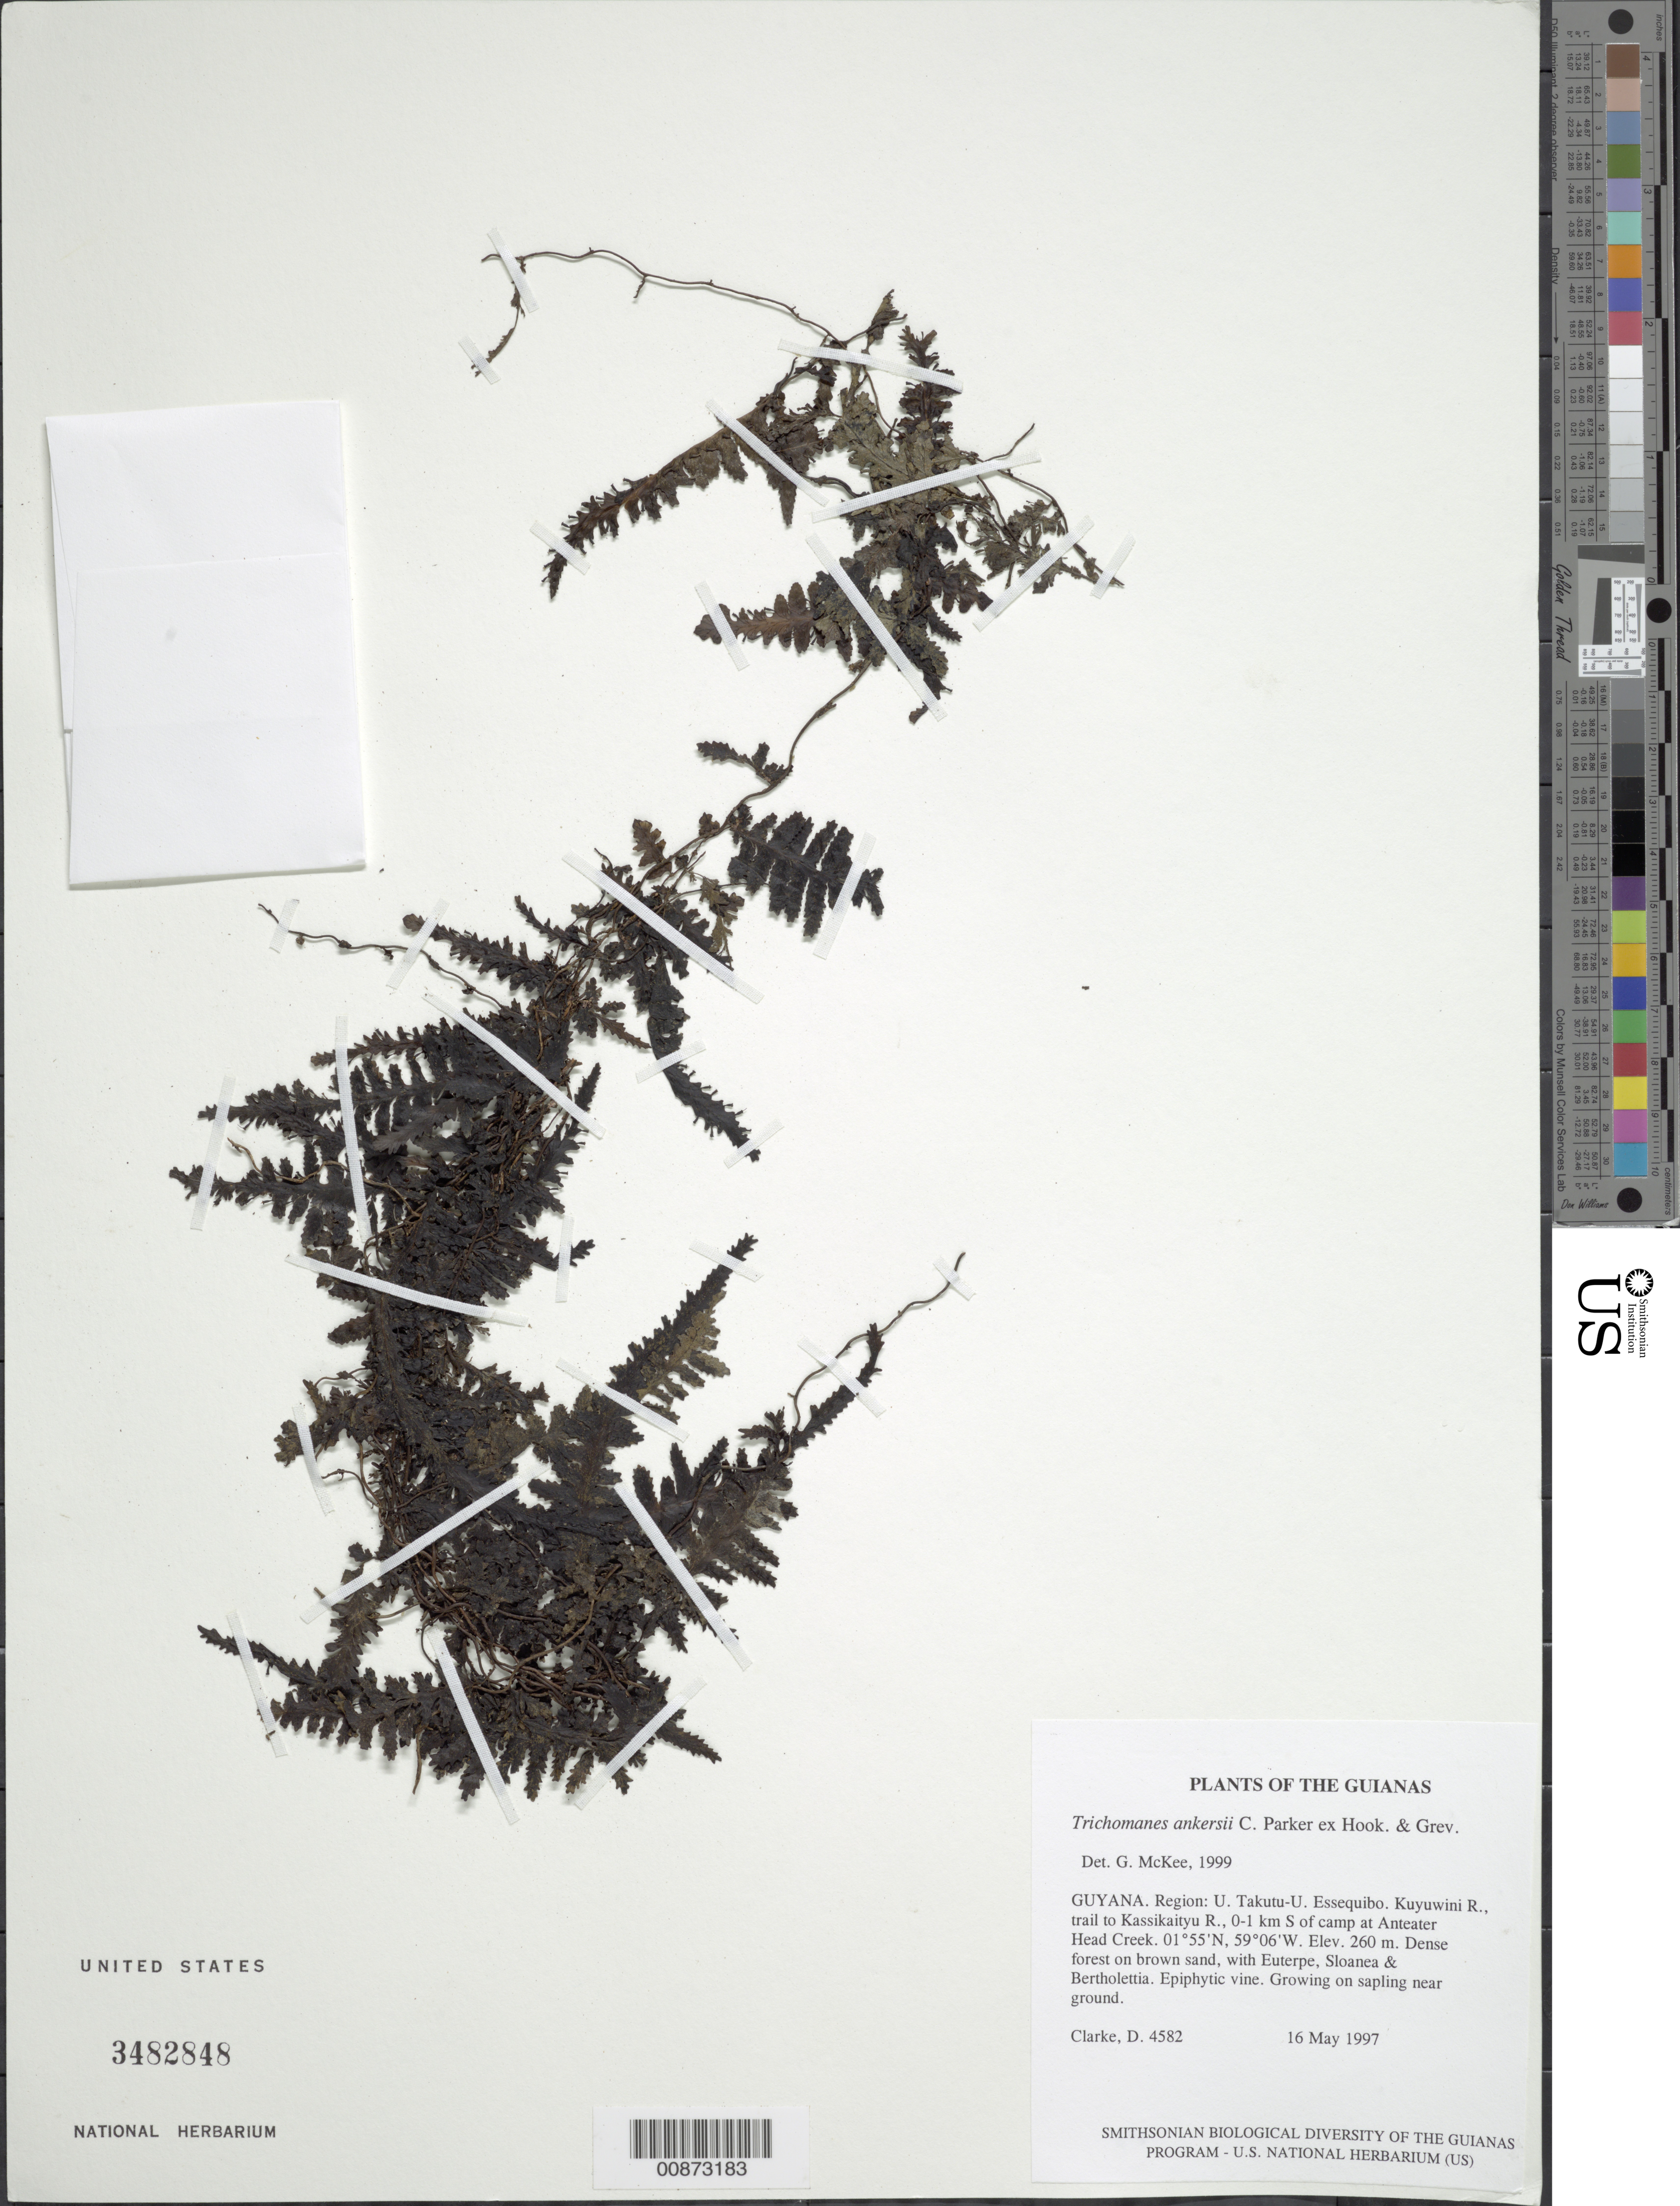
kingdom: Plantae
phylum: Tracheophyta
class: Polypodiopsida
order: Hymenophyllales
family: Hymenophyllaceae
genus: Trichomanes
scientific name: Trichomanes ankersii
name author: C. Parker ex Hook. & Grev.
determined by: McKee, G. S., (US), NMNH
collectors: H. D. Clarke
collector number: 4582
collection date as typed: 16 May 1997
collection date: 1997-05-16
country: Guyana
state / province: U. Takutu-U. Essequibo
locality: Kuyuwini R., trail to Kassikaityu R., 0-1 km S of camp at Anteater Head Creek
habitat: Dense forest on brown sand, with Euterpe, Sloanea & Bertholettia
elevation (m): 260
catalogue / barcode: US 3482848